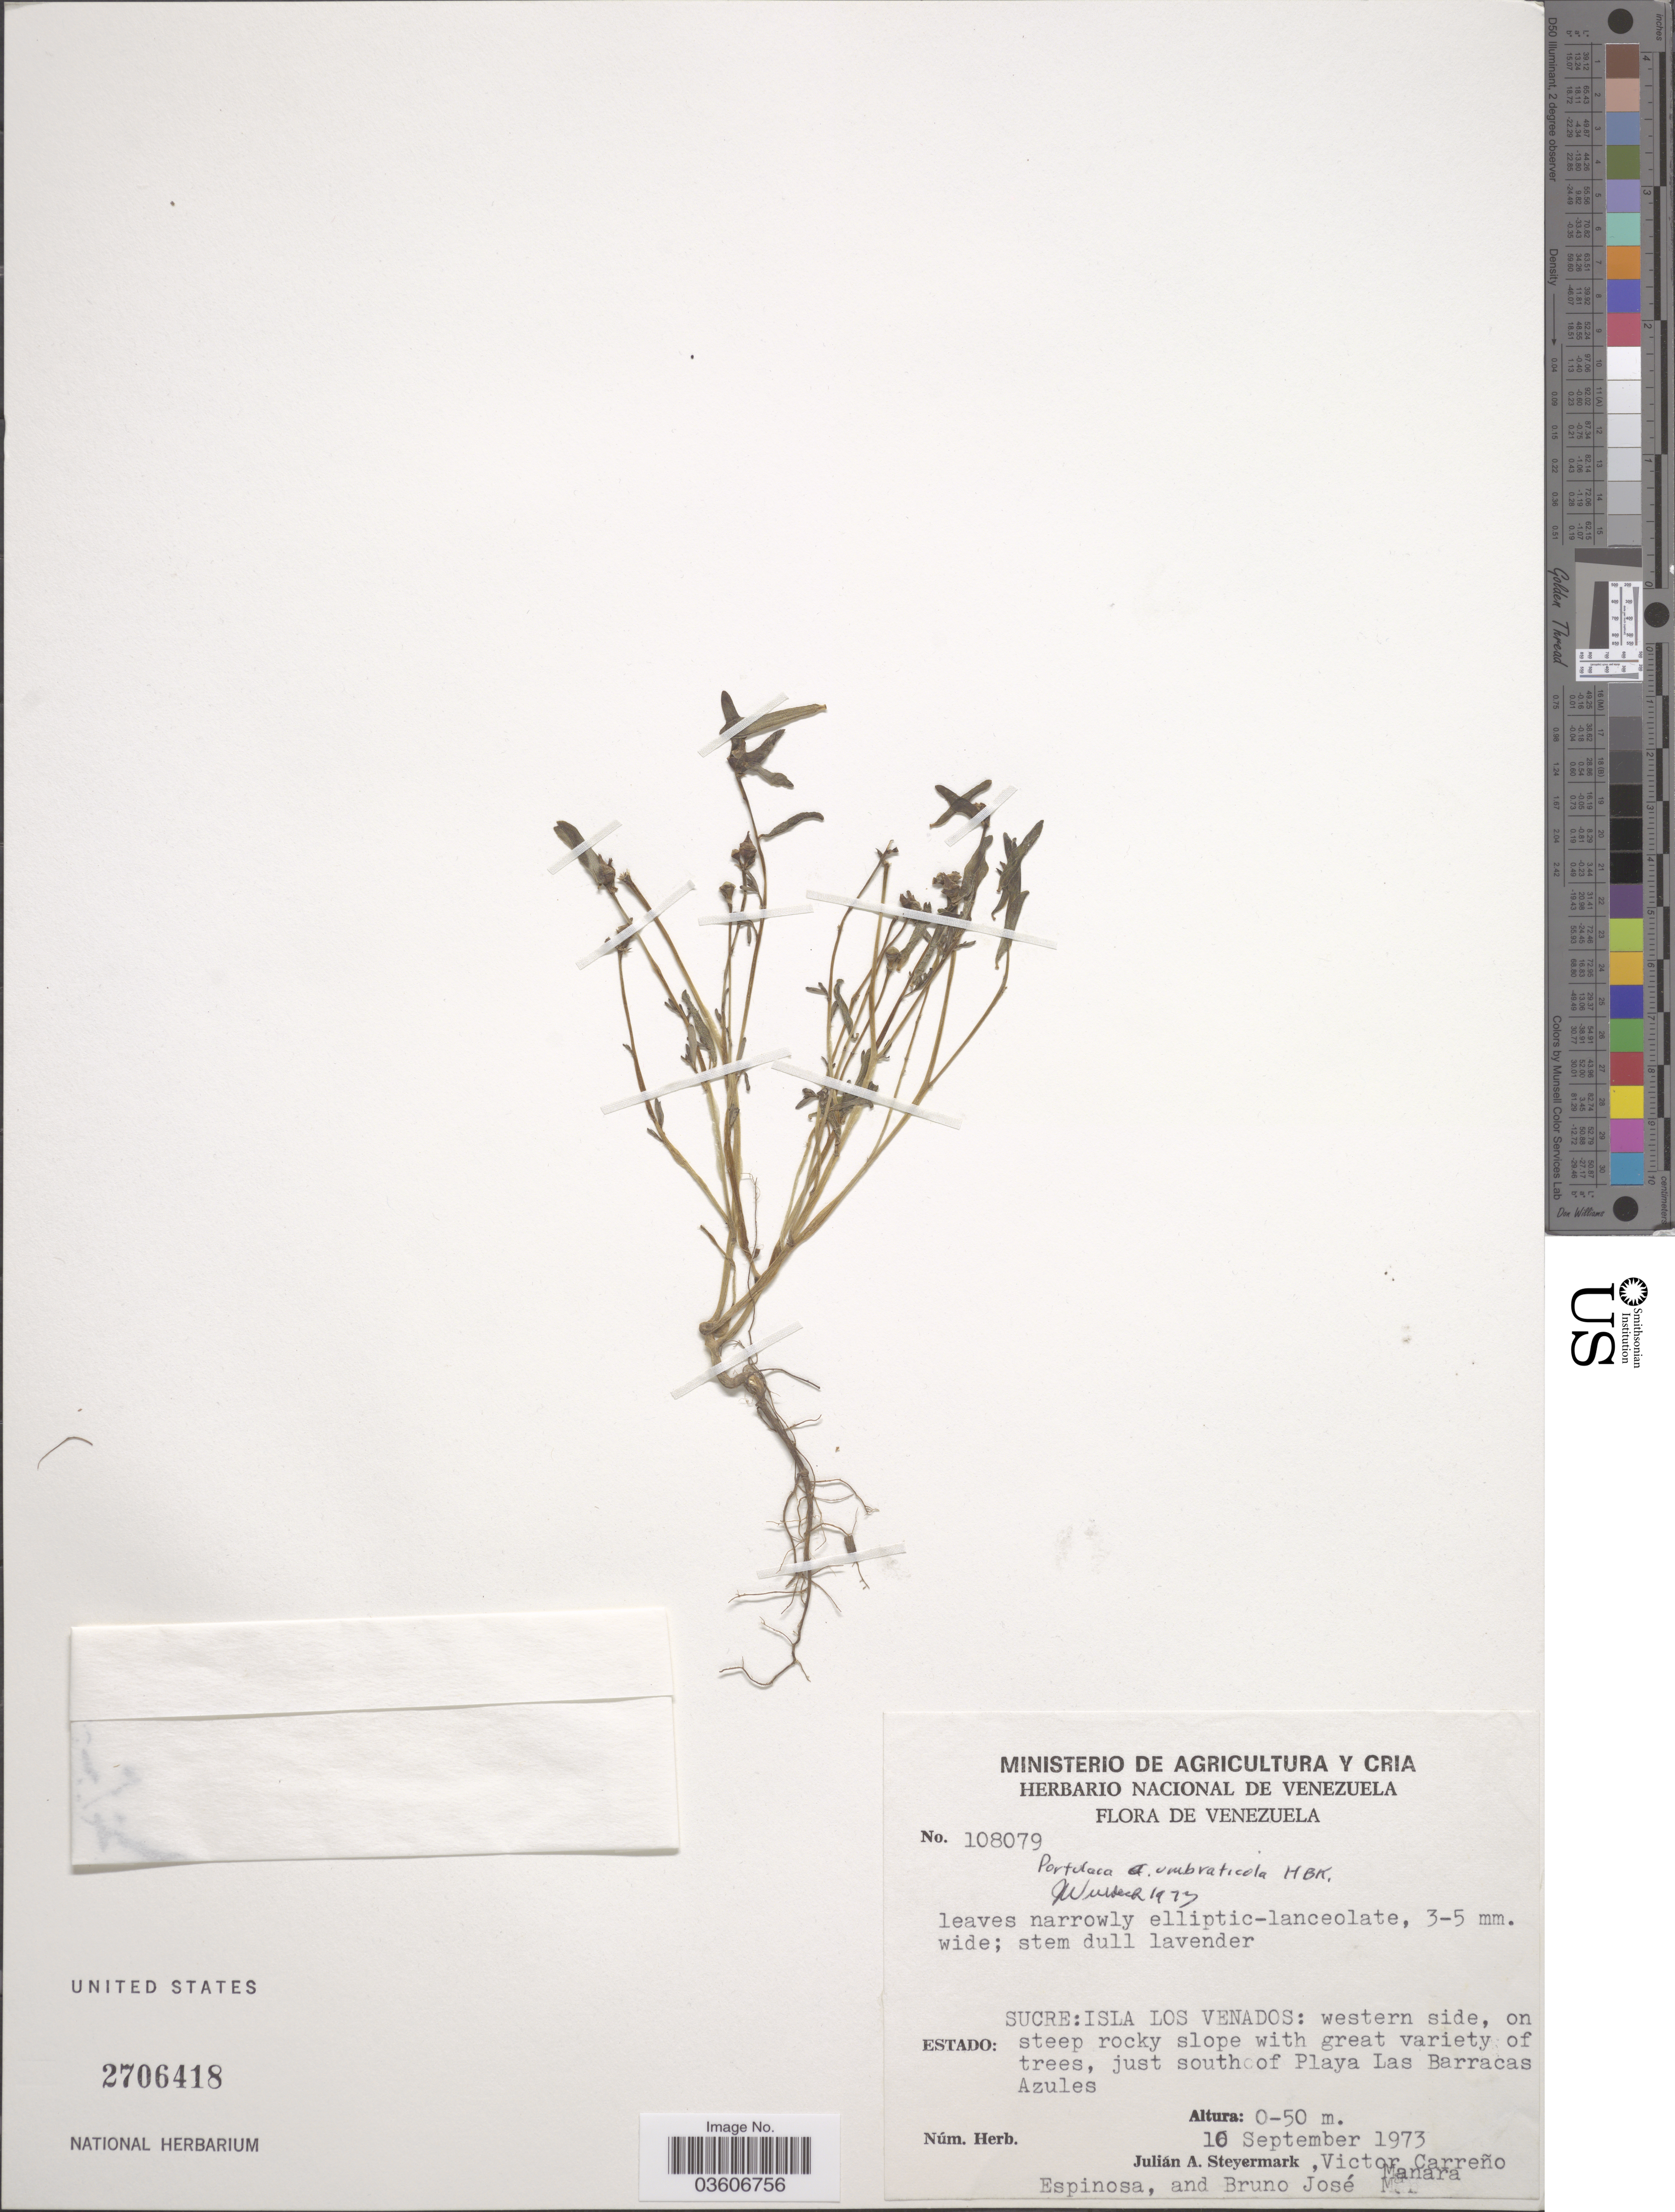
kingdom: Plantae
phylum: Tracheophyta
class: Magnoliopsida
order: Caryophyllales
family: Portulacaceae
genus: Portulaca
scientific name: Portulaca umbraticola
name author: Kunth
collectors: J. Steyermark, V. Carreño E. & B. Manara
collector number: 108079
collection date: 1973-09-10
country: Venezuela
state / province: Sucre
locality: Isla Los Venados: western side, on steep rocky slope with great variety of trees, just south of Playa Las Barracas Azules.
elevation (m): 0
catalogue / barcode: US 2706418